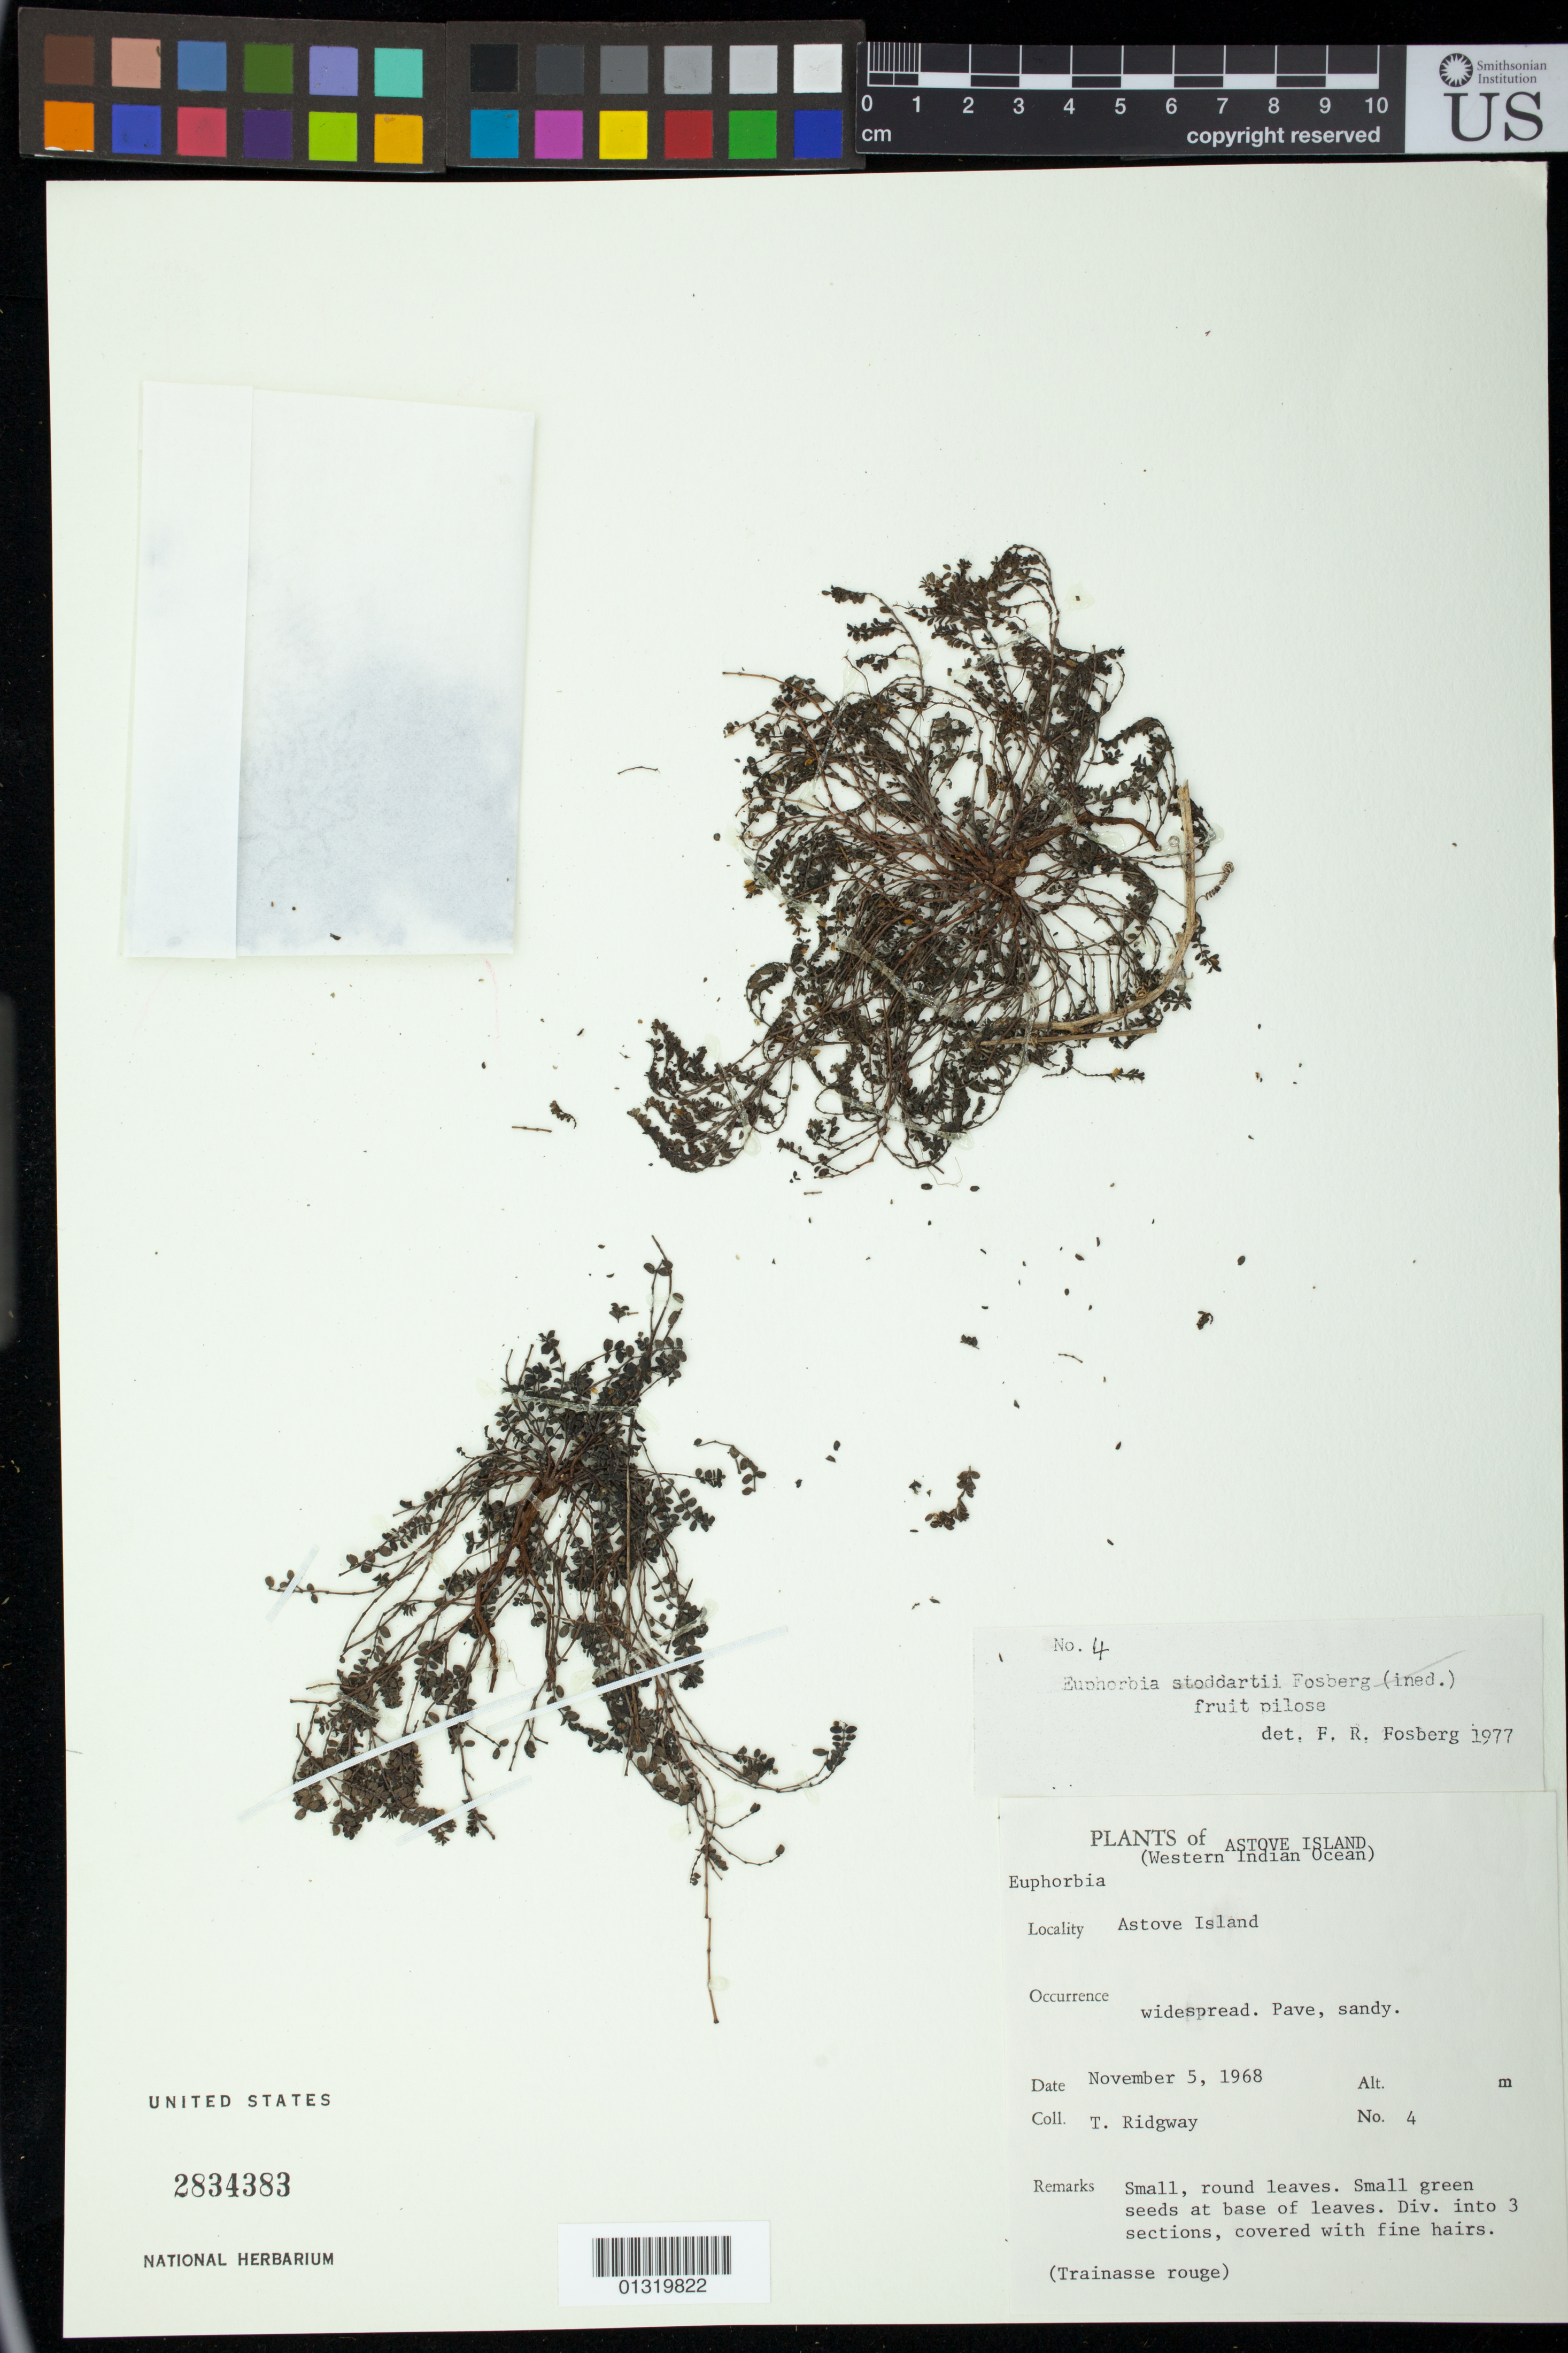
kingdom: Plantae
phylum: Tracheophyta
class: Magnoliopsida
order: Malpighiales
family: Euphorbiaceae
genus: Chamaesyce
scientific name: Chamaesyce stoddartii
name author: (Fosberg) Soják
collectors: T. Ridgway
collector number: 4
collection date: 1968-11-05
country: Seychelles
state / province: Aldabra Group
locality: Astove Island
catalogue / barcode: US 2834383